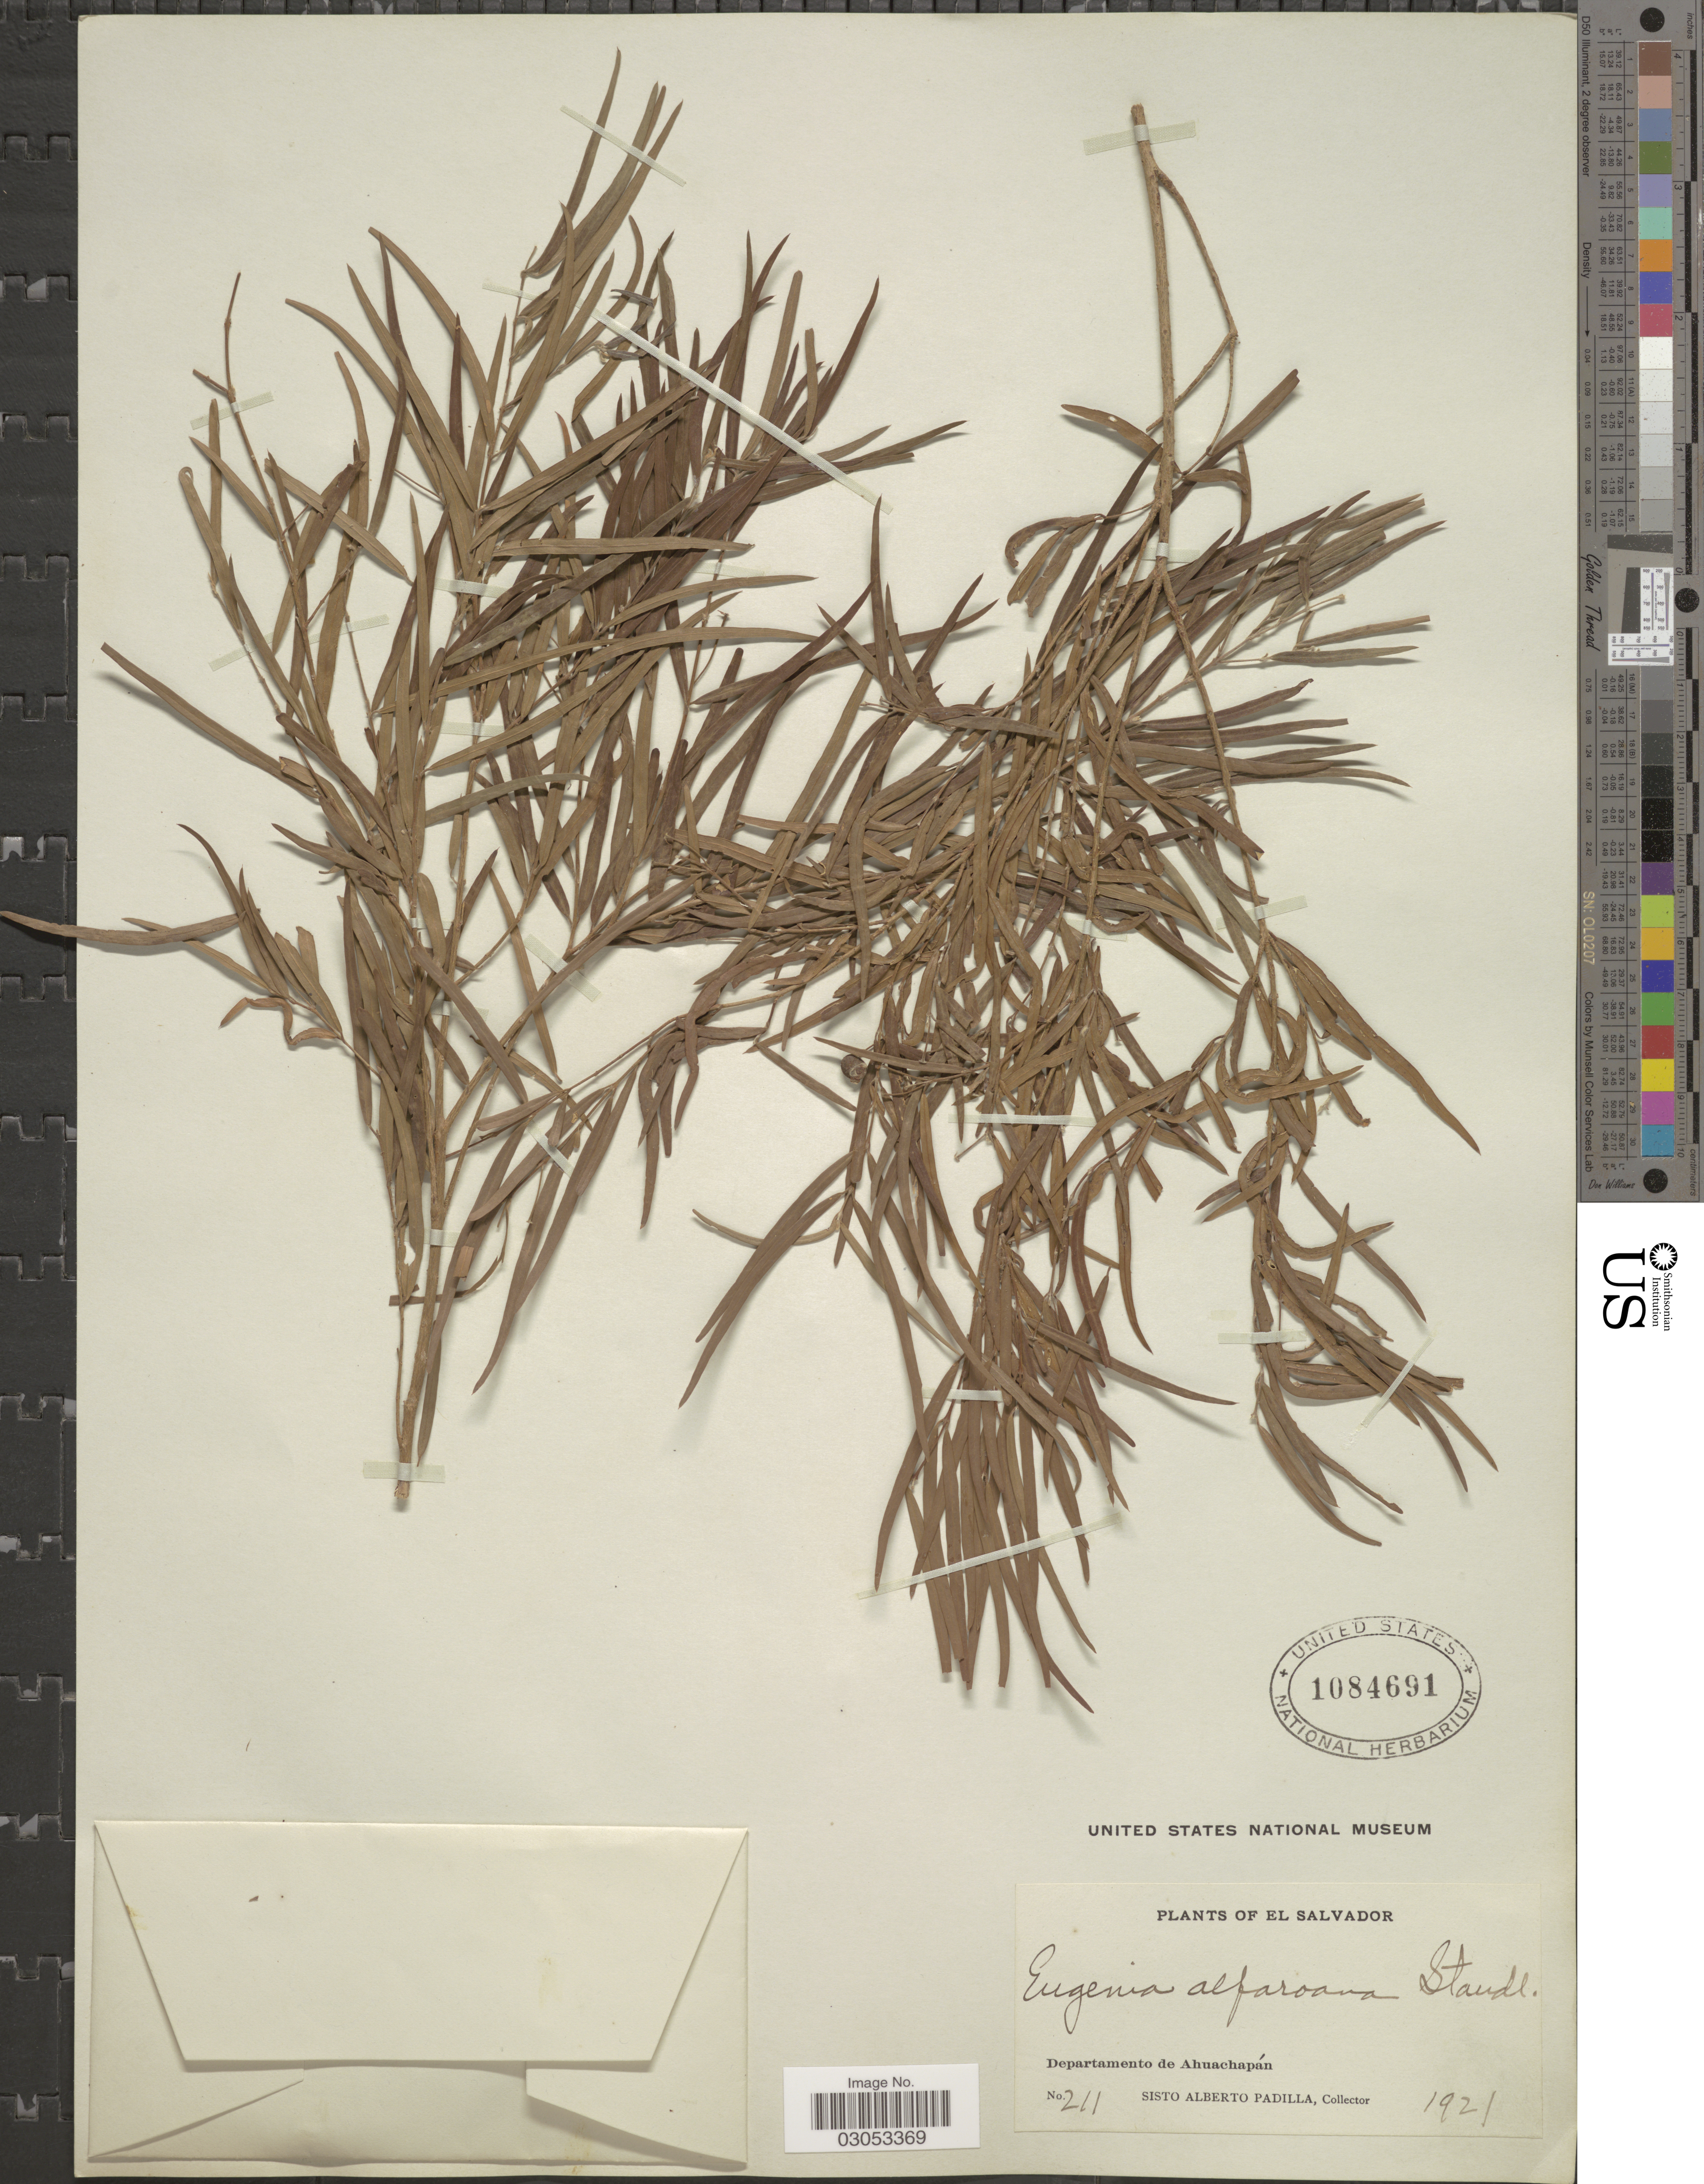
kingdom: Plantae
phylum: Tracheophyta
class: Magnoliopsida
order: Myrtales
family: Myrtaceae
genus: Eugenia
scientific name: Eugenia alfaroana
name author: Standl.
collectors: S. A. Padilla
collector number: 211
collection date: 1921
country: El Salvador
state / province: Ahuachapan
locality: Departamento de Ahuachapán.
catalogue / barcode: US 1084691